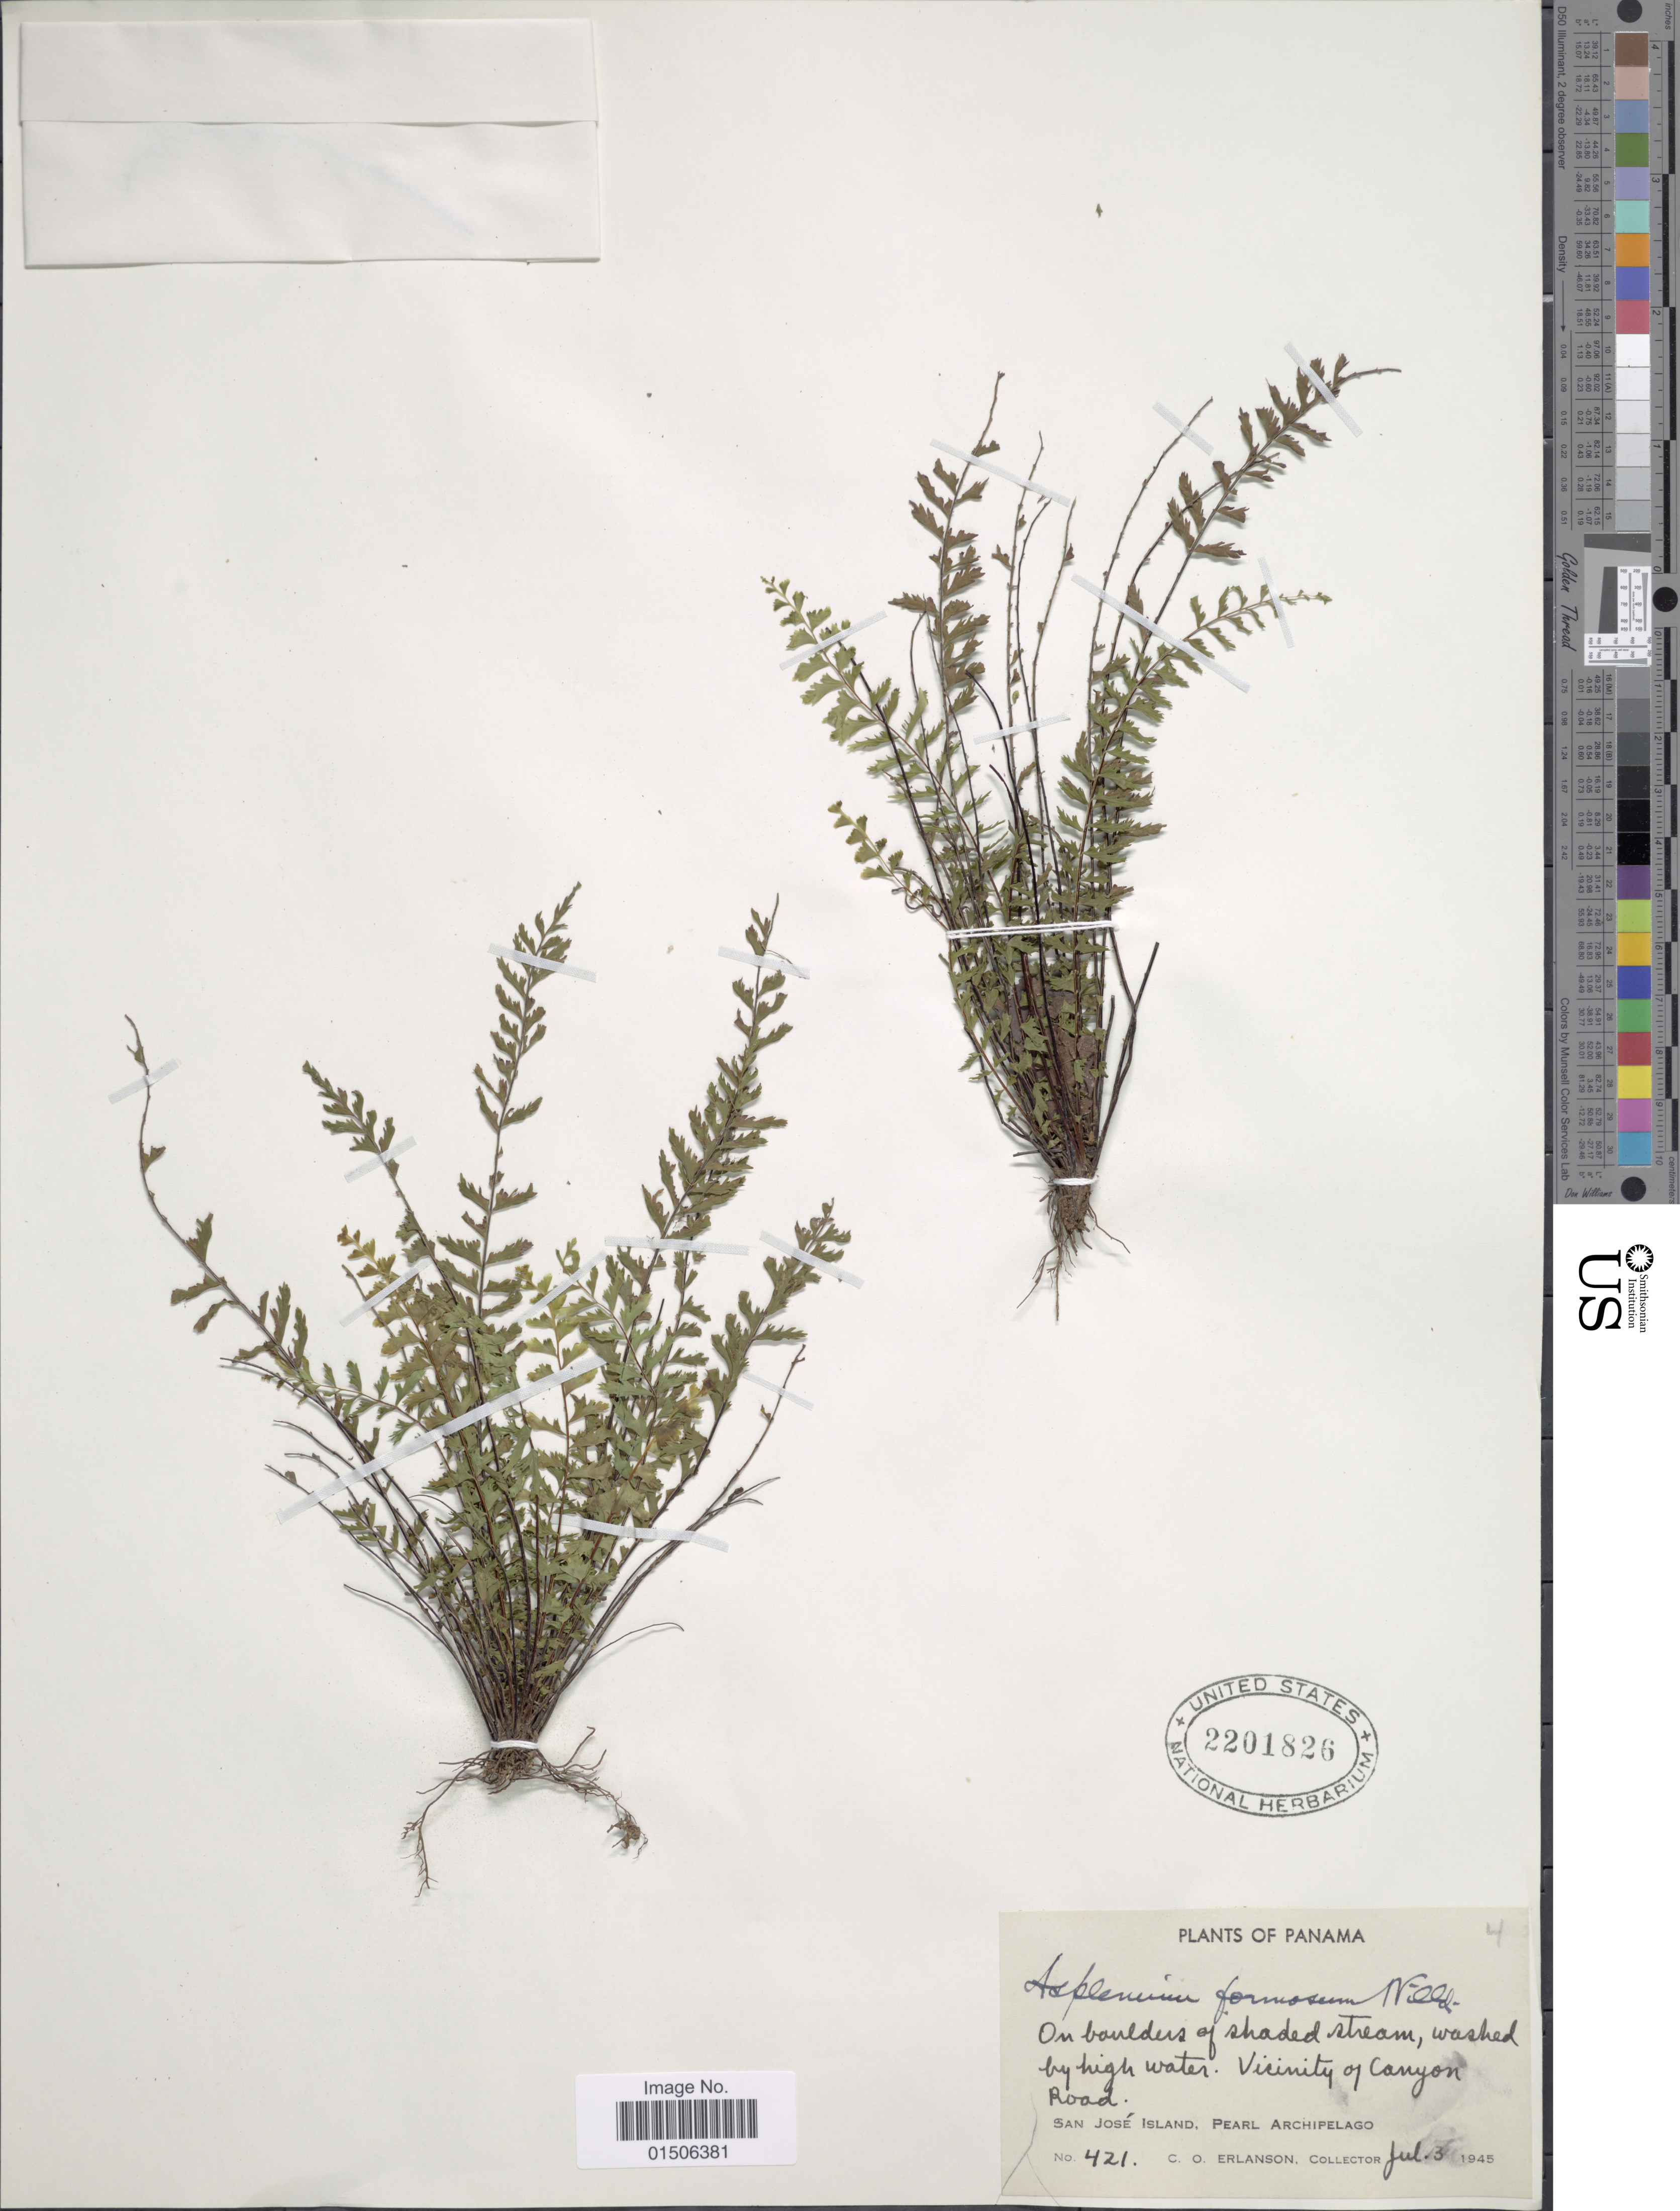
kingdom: Plantae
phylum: Tracheophyta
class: Polypodiopsida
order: Polypodiales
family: Aspleniaceae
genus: Asplenium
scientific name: Asplenium formosum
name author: Willd.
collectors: C. O. Erlanson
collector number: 421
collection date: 1945-07-03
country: Panama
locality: On bouders of shaded stream,w ashed by high water. Vicinity of Canyon Road, San José Island, Pearl Archipelago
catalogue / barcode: US 2201826